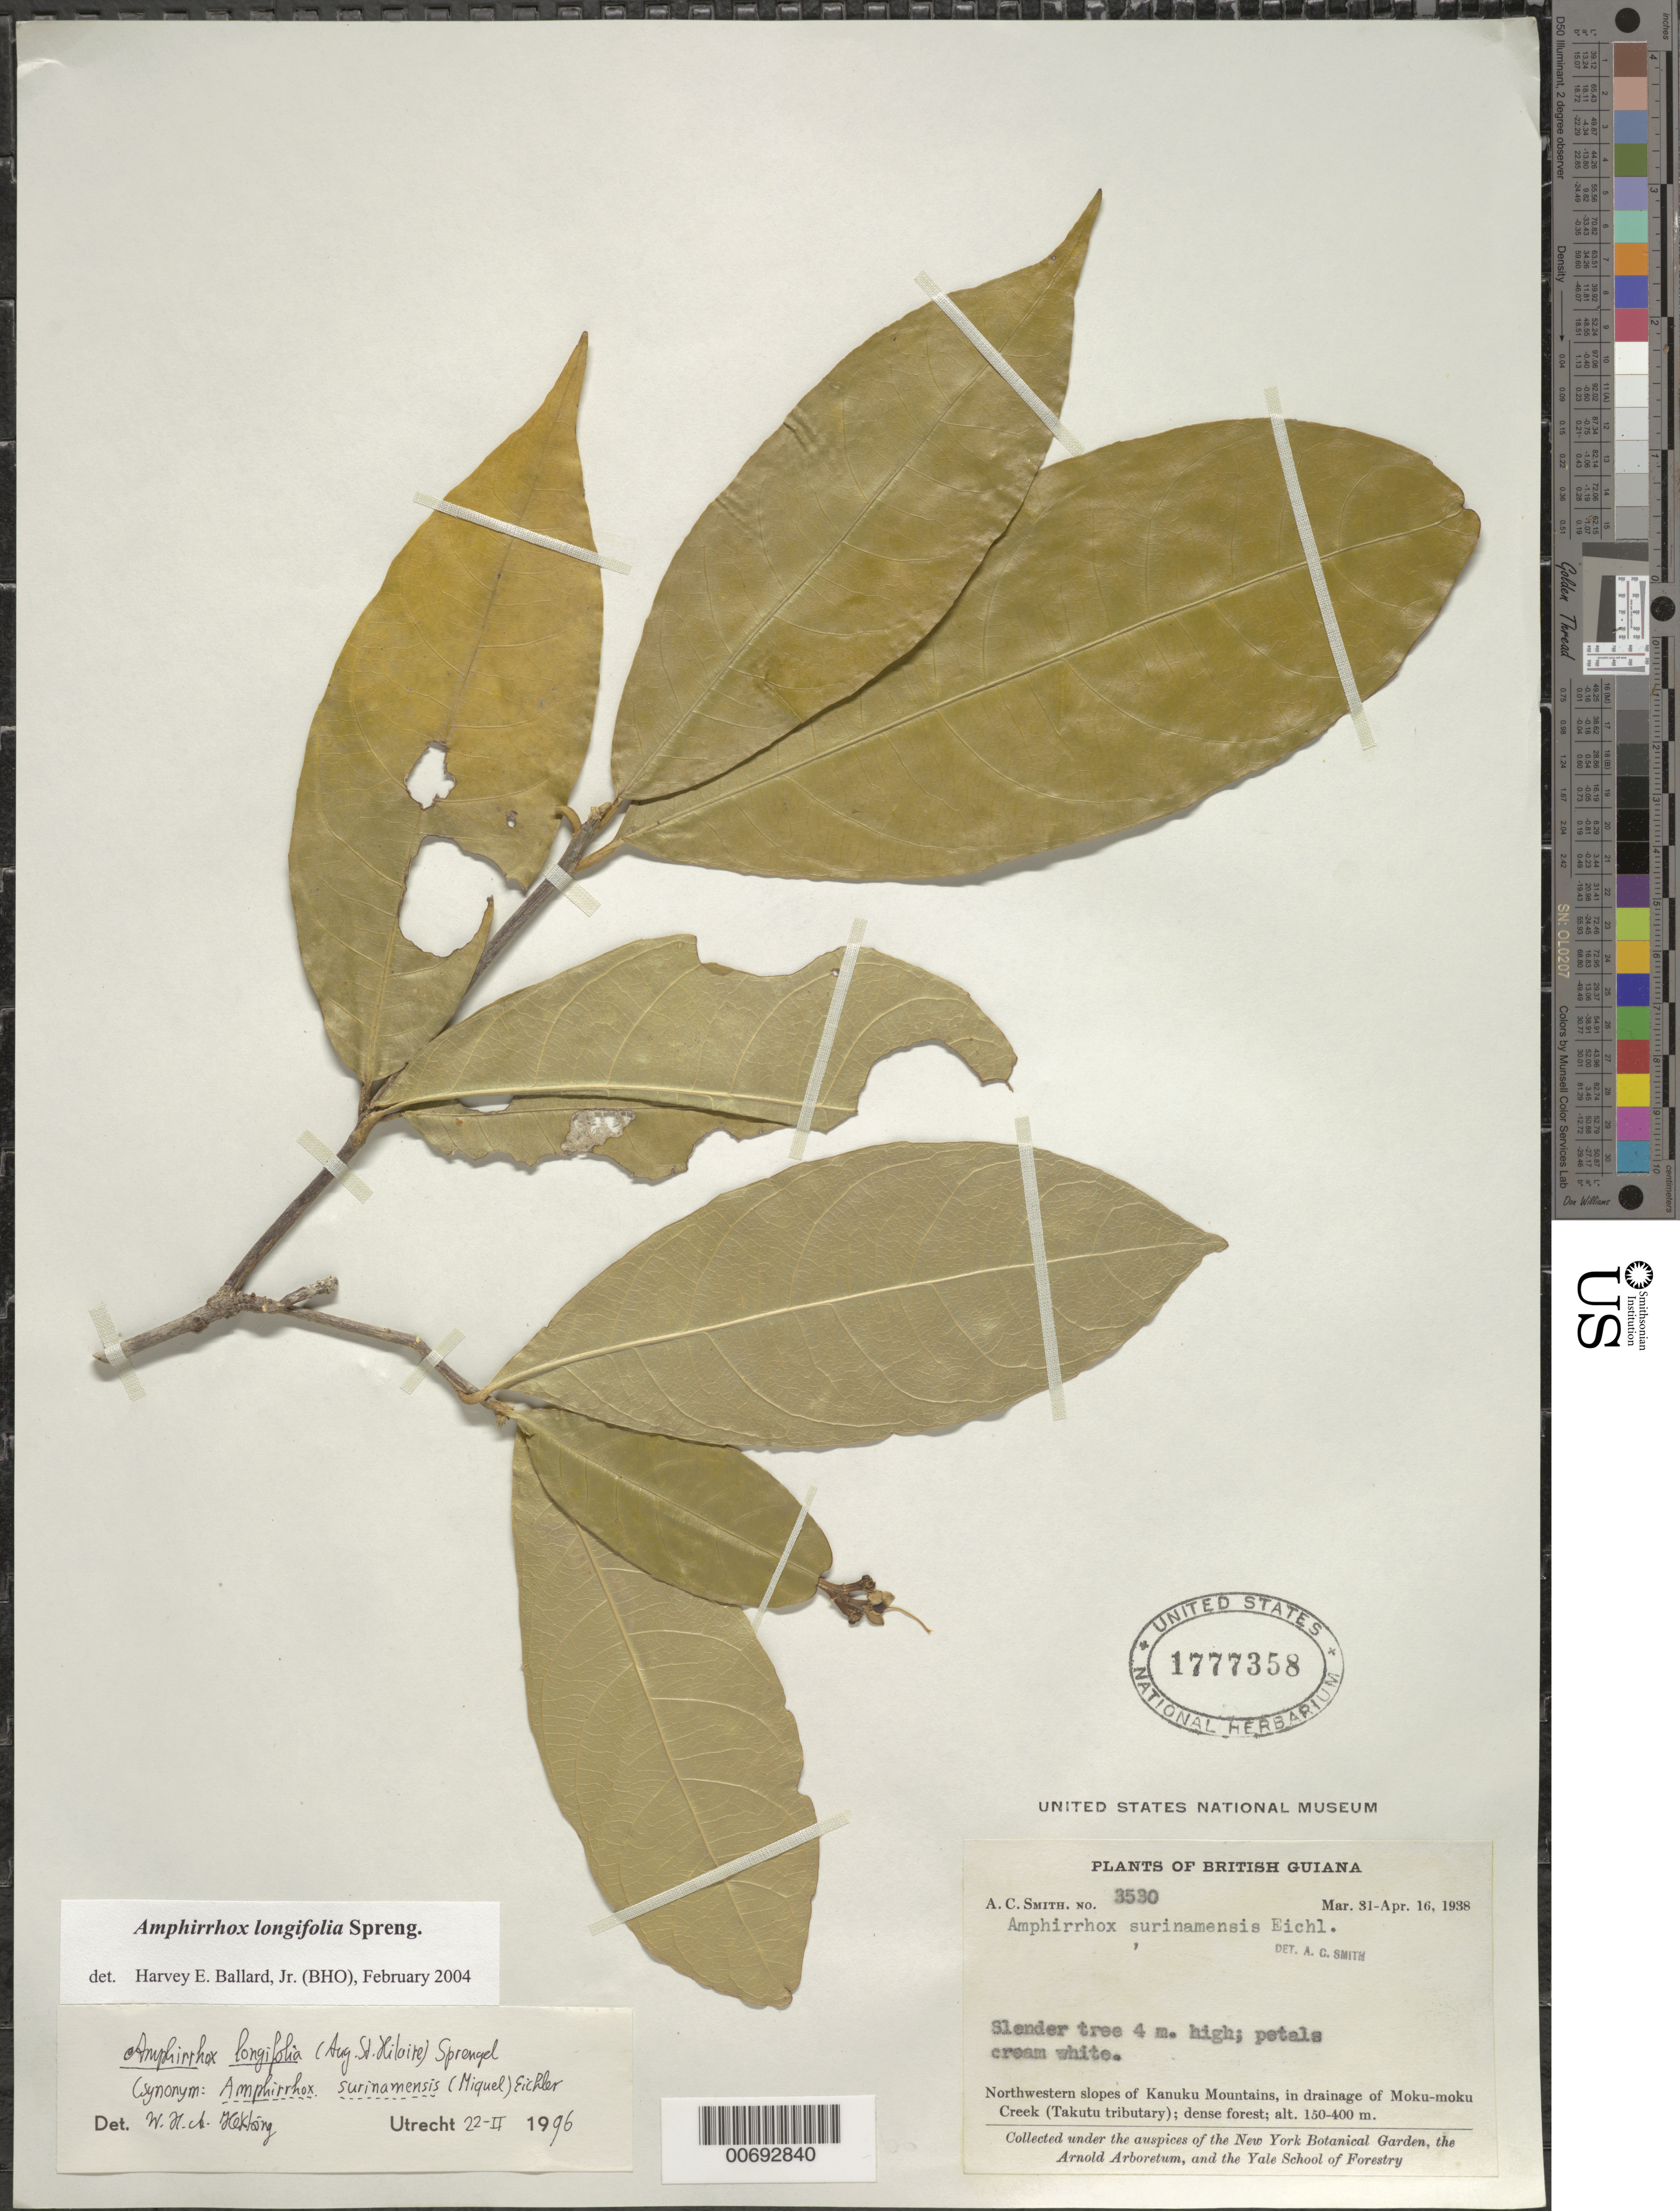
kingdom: Plantae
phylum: Tracheophyta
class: Magnoliopsida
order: Malpighiales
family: Violaceae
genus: Amphirrhox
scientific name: Amphirrhox longifolia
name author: (A. St.-Hil.) Spreng.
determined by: Ballard, Harvey E.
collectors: A. C. Smith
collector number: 3530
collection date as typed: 31-Mar-38 to 16-Apr-38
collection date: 1938-03-31/1938-04-16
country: Guyana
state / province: U. Takutu-U. Essequibo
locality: Kanuku Mts., NW slopes, in drainage of Moku-moku Creek (Takutu tributary)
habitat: Dense forest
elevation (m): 150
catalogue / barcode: US 1777358